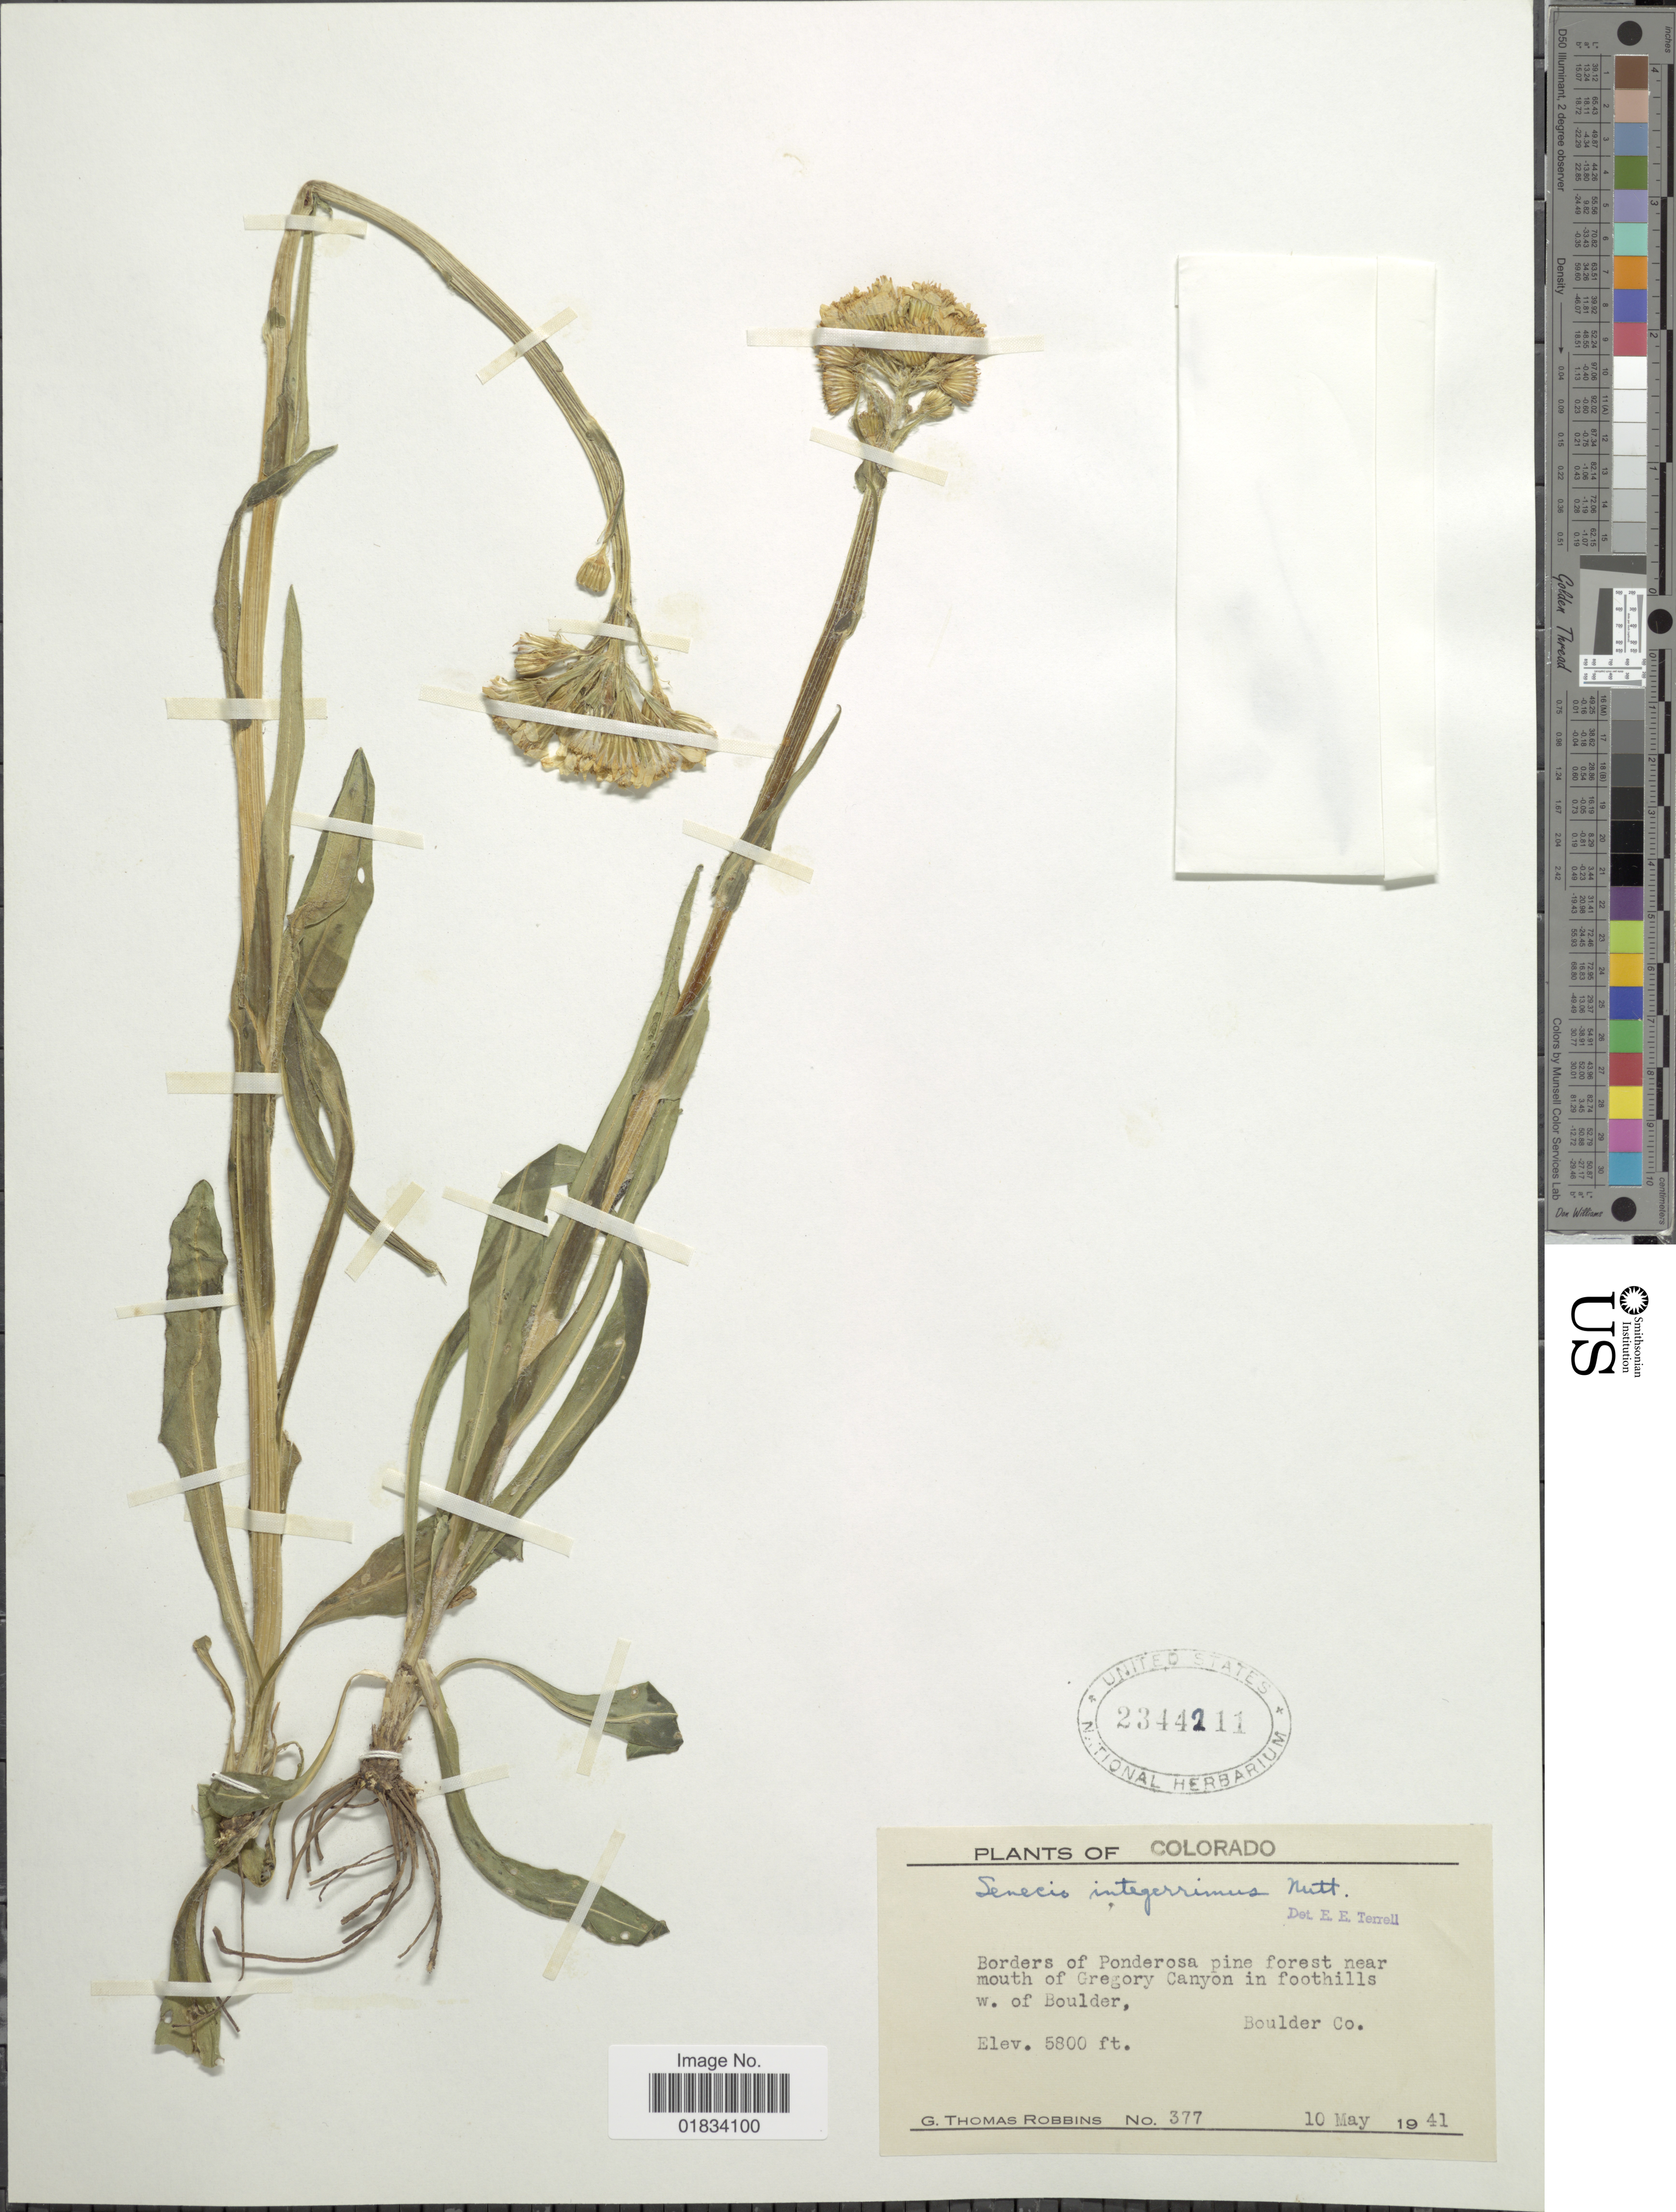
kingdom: Plantae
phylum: Tracheophyta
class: Magnoliopsida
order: Asterales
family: Asteraceae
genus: Senecio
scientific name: Senecio integerrimus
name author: Nutt.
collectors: G. T. Robbins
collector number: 377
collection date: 1941-05-10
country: United States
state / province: Colorado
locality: Near mouth of Gregory Canyon in foothills w. of Boulder, Boulder Co.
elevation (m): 1768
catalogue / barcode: US 2344211